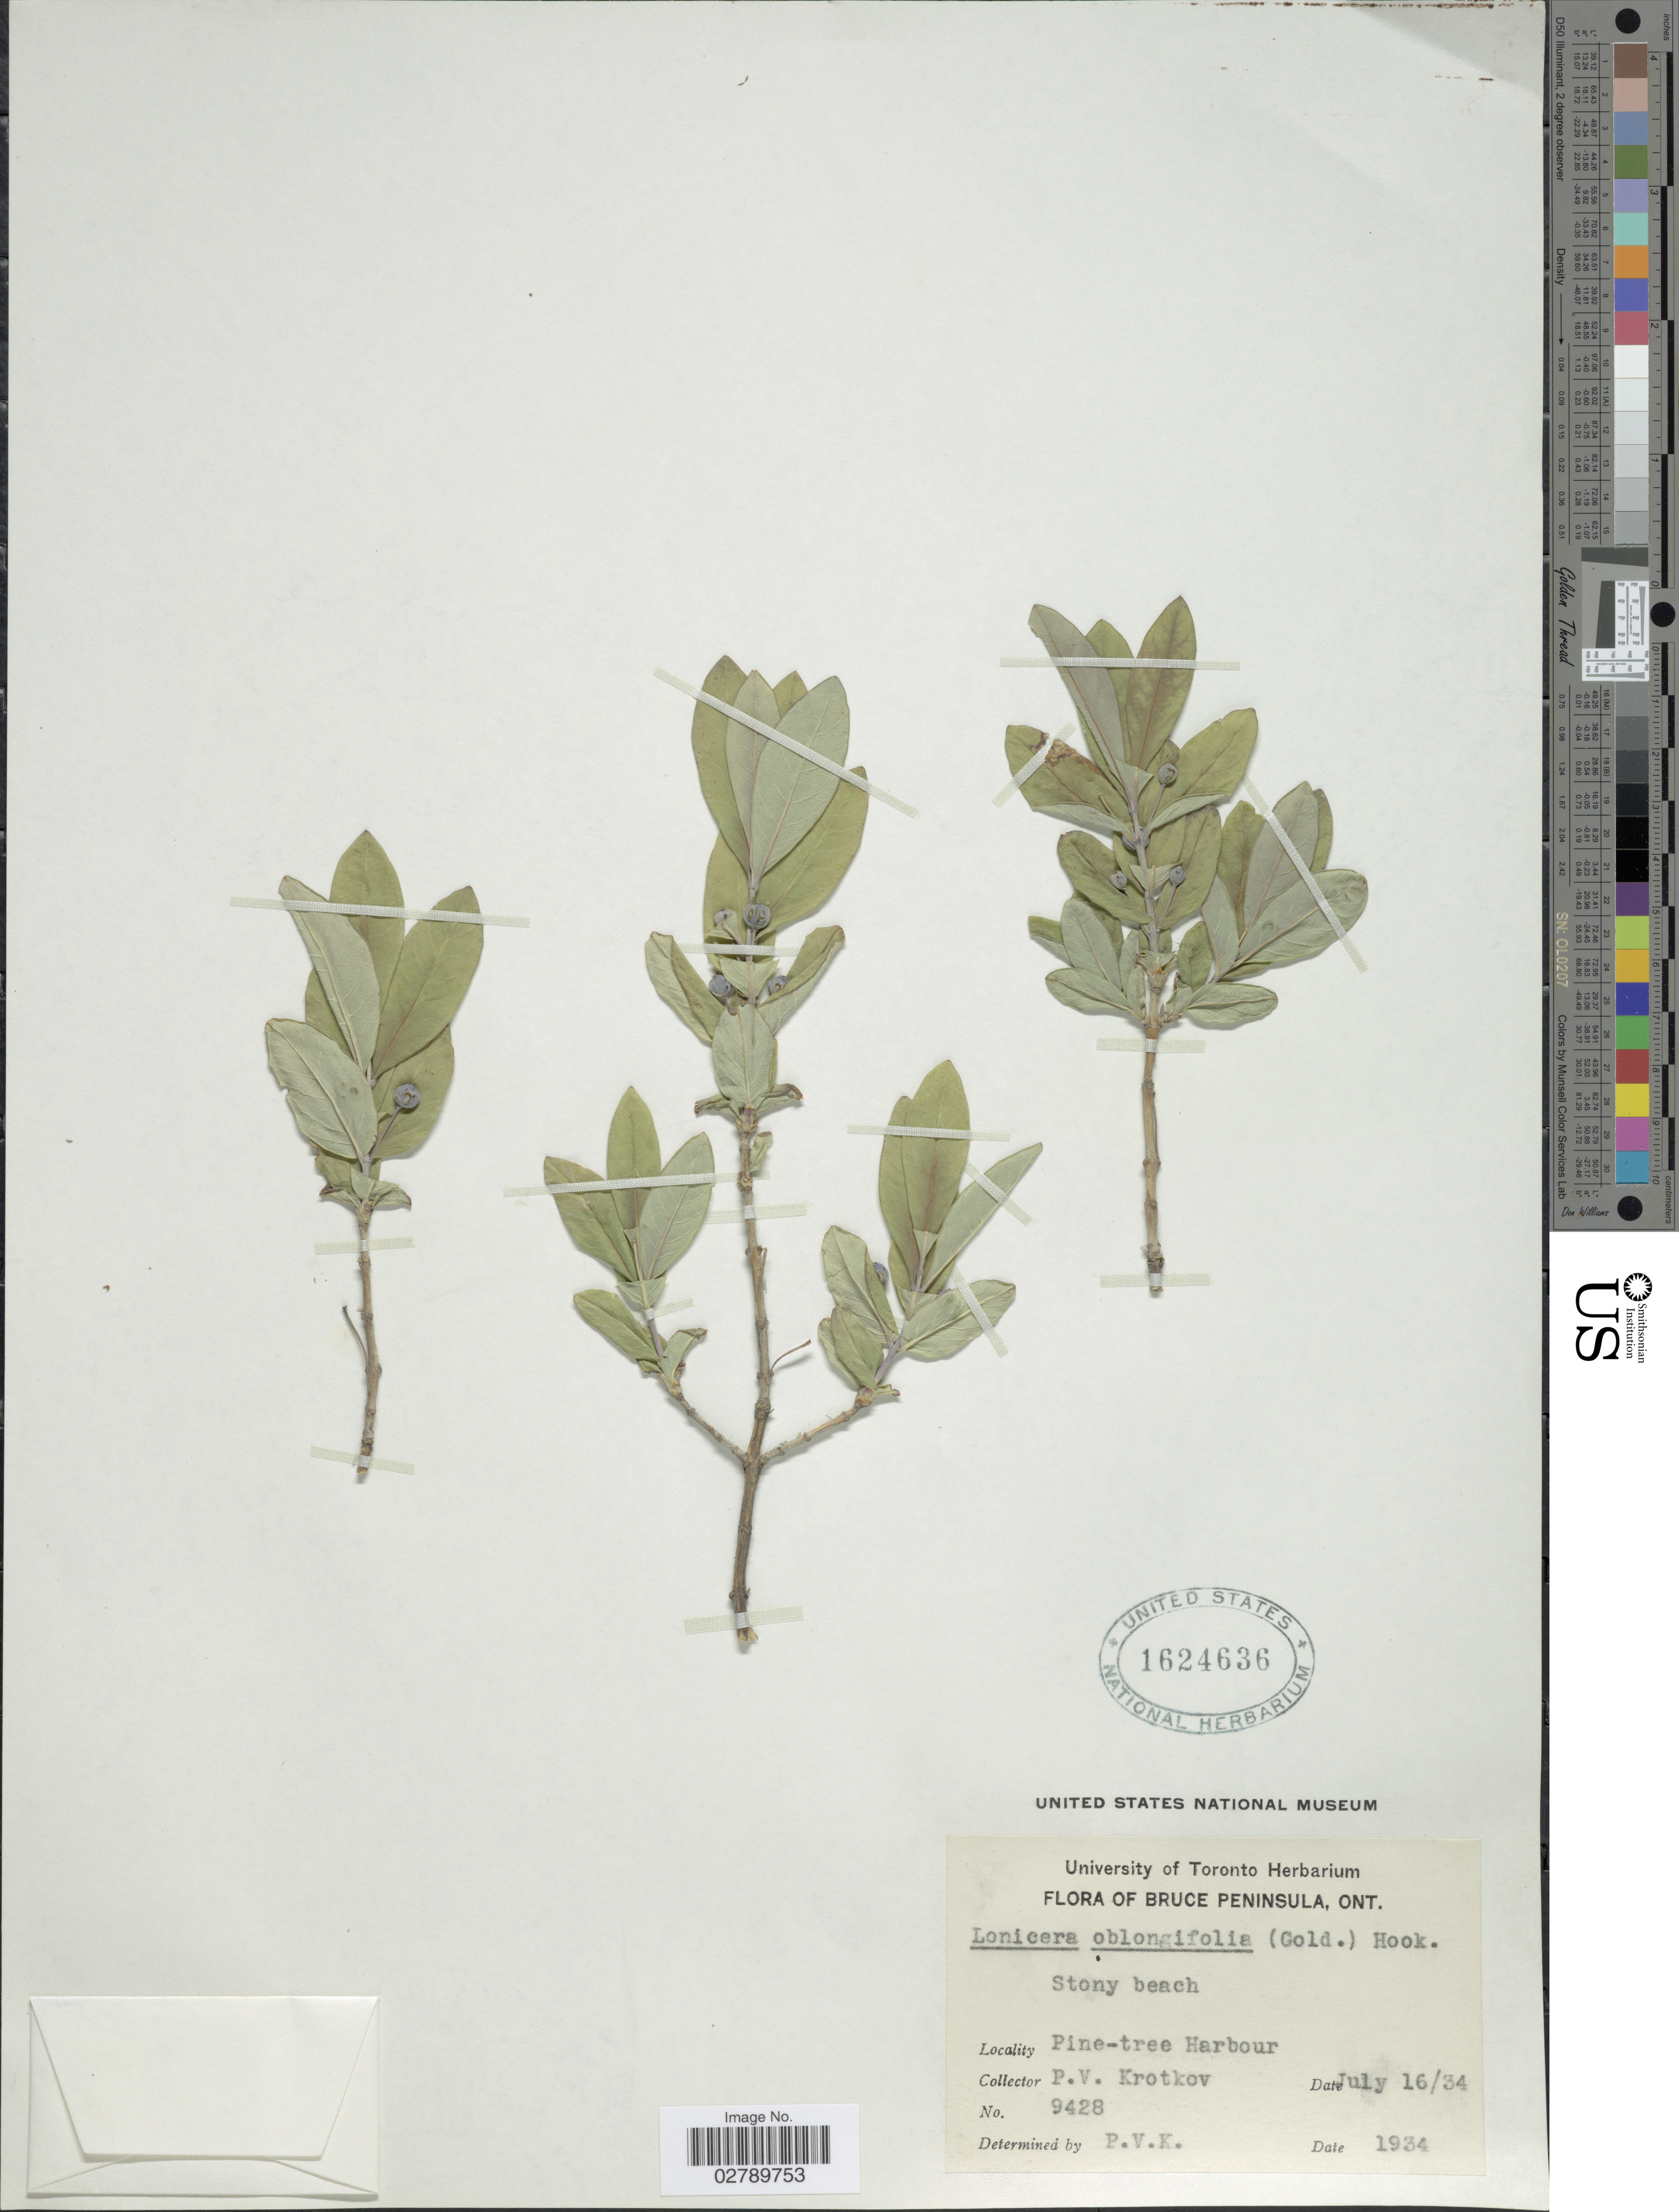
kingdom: Plantae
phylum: Tracheophyta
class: Magnoliopsida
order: Dipsacales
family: Caprifoliaceae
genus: Lonicera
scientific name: Lonicera oblongifolia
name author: Hook.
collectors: P. V. Krotkov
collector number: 9428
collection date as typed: Transcribed d/m/y: 16/7/34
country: Canada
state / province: Ontario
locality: Bruce Peninsula. Pine-tree Harbour.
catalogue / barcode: US 1624636